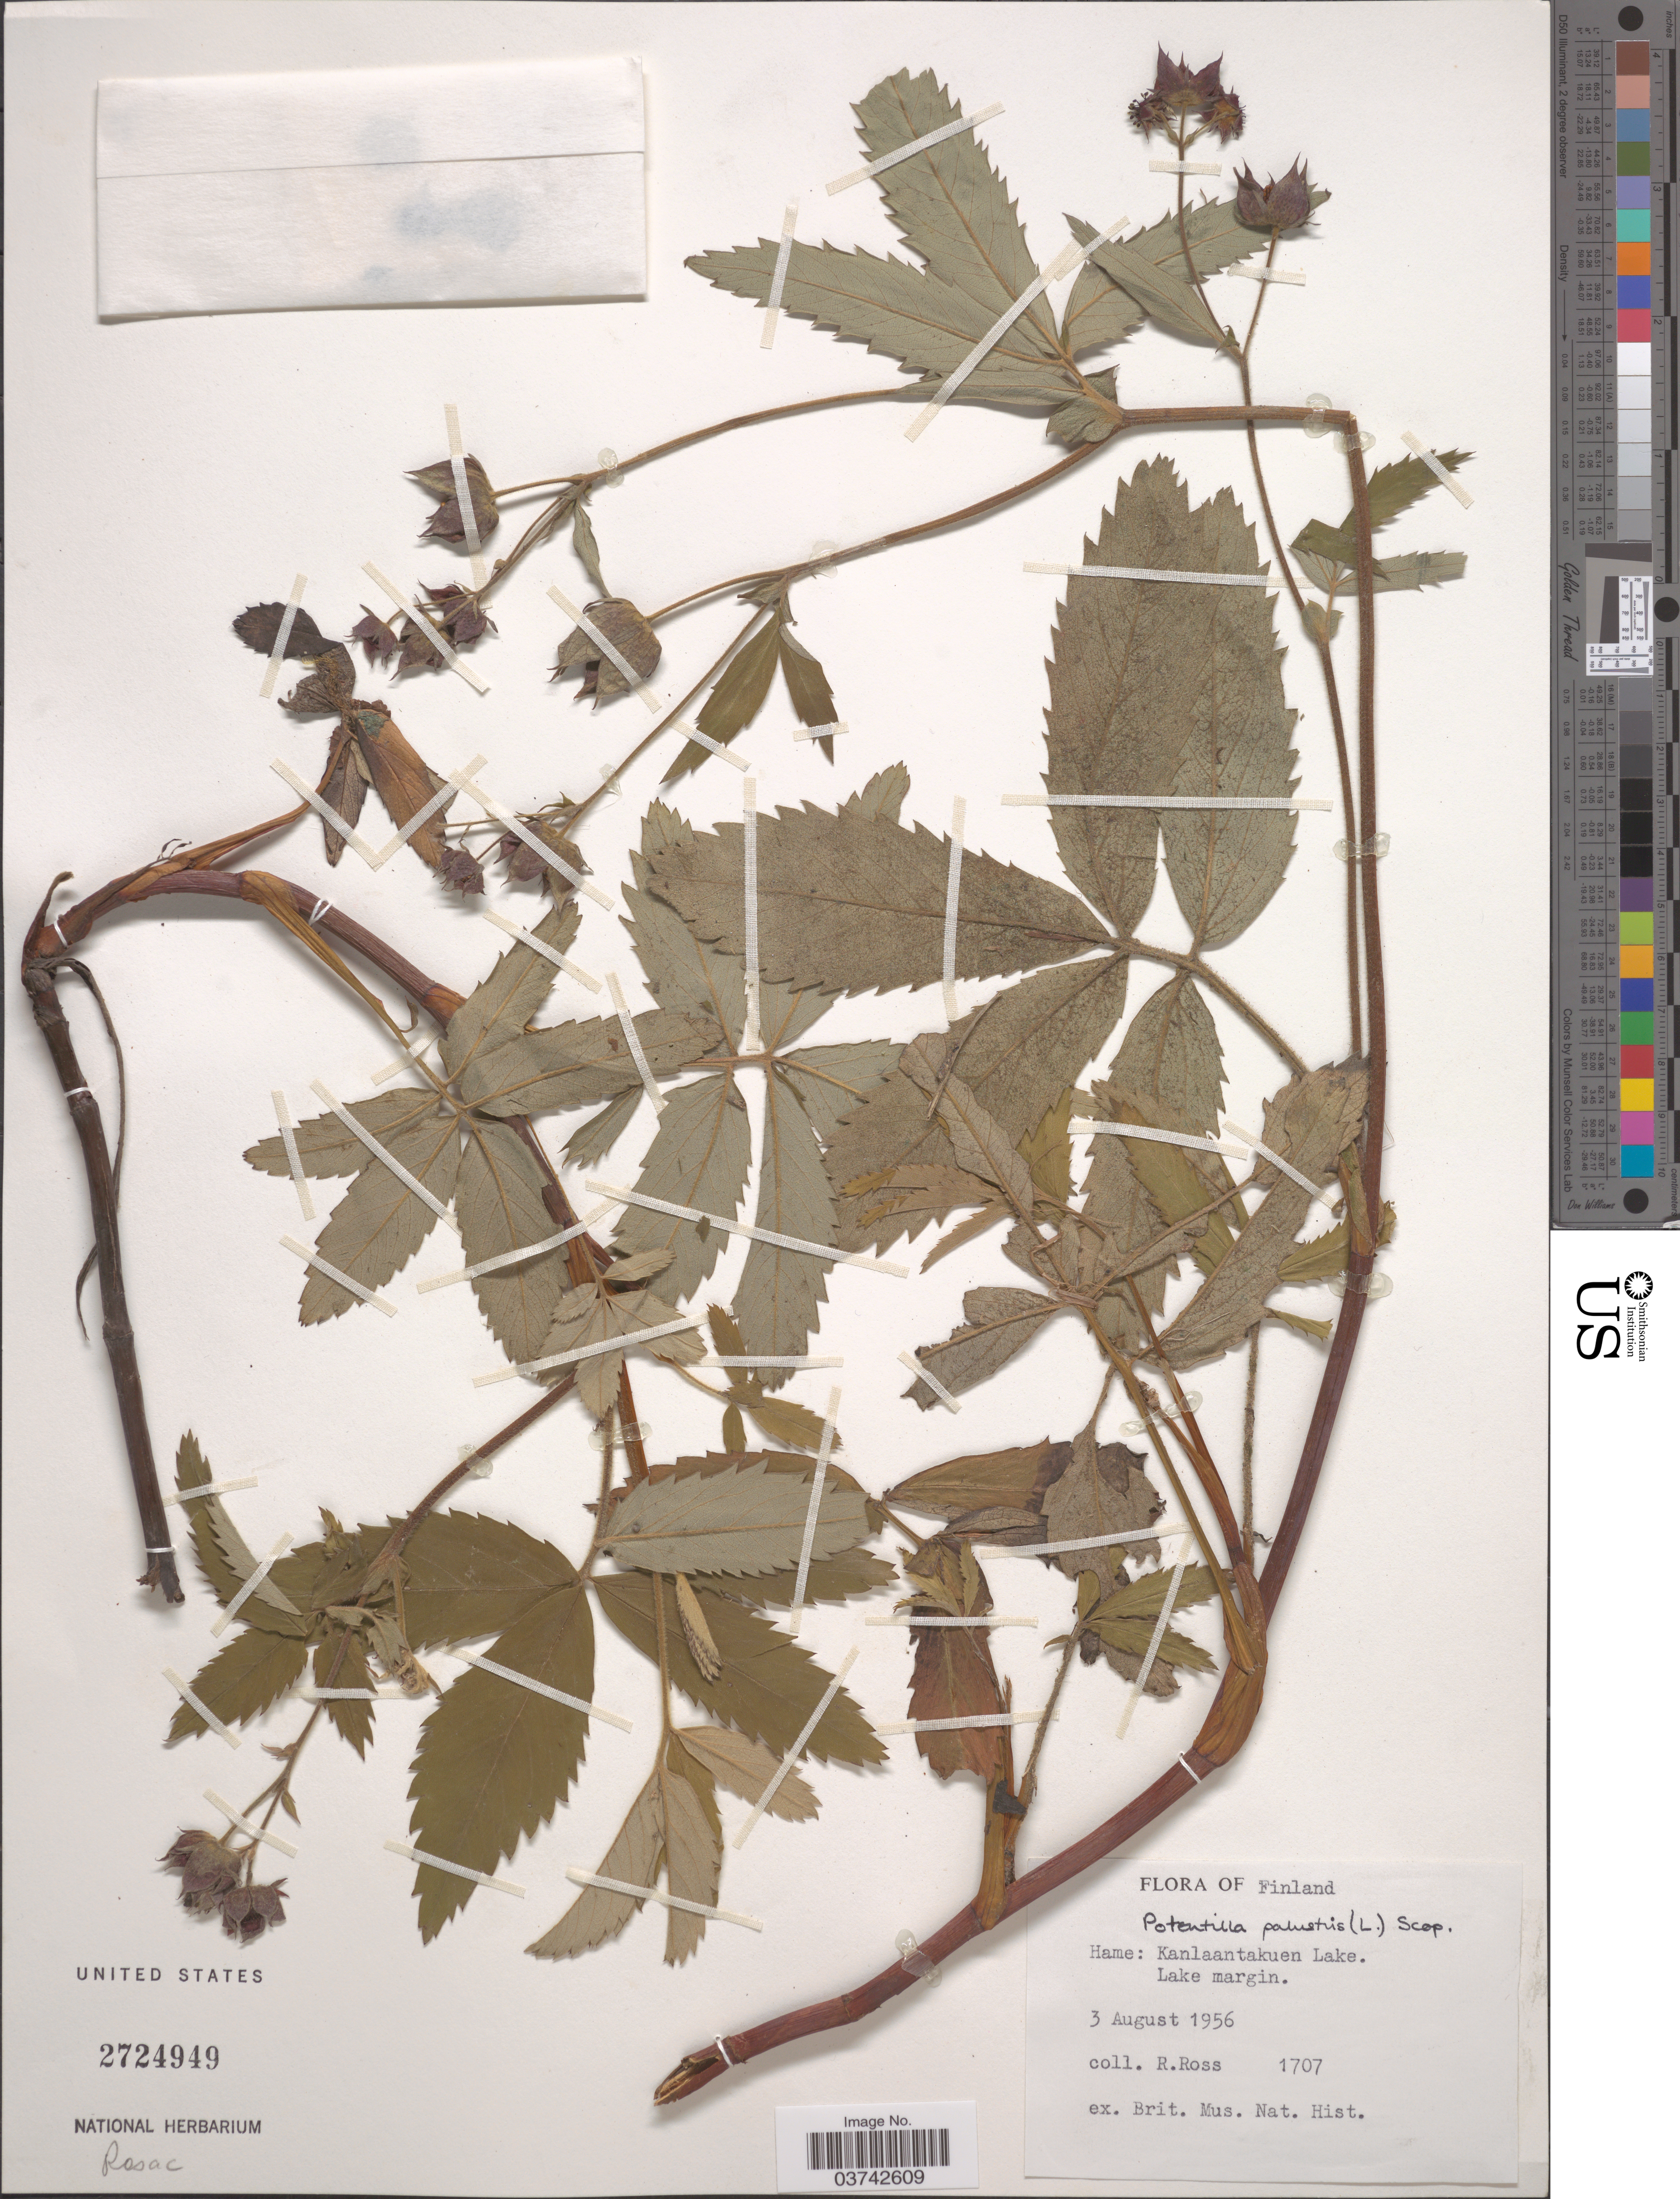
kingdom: Plantae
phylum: Tracheophyta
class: Magnoliopsida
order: Rosales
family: Rosaceae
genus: Comarum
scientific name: Comarum palustre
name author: L.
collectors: R. Ross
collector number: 1707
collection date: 1956-08-03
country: Finland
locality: Hame: Kanlaantakuen Lake. Lake margin.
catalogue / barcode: US 2724949